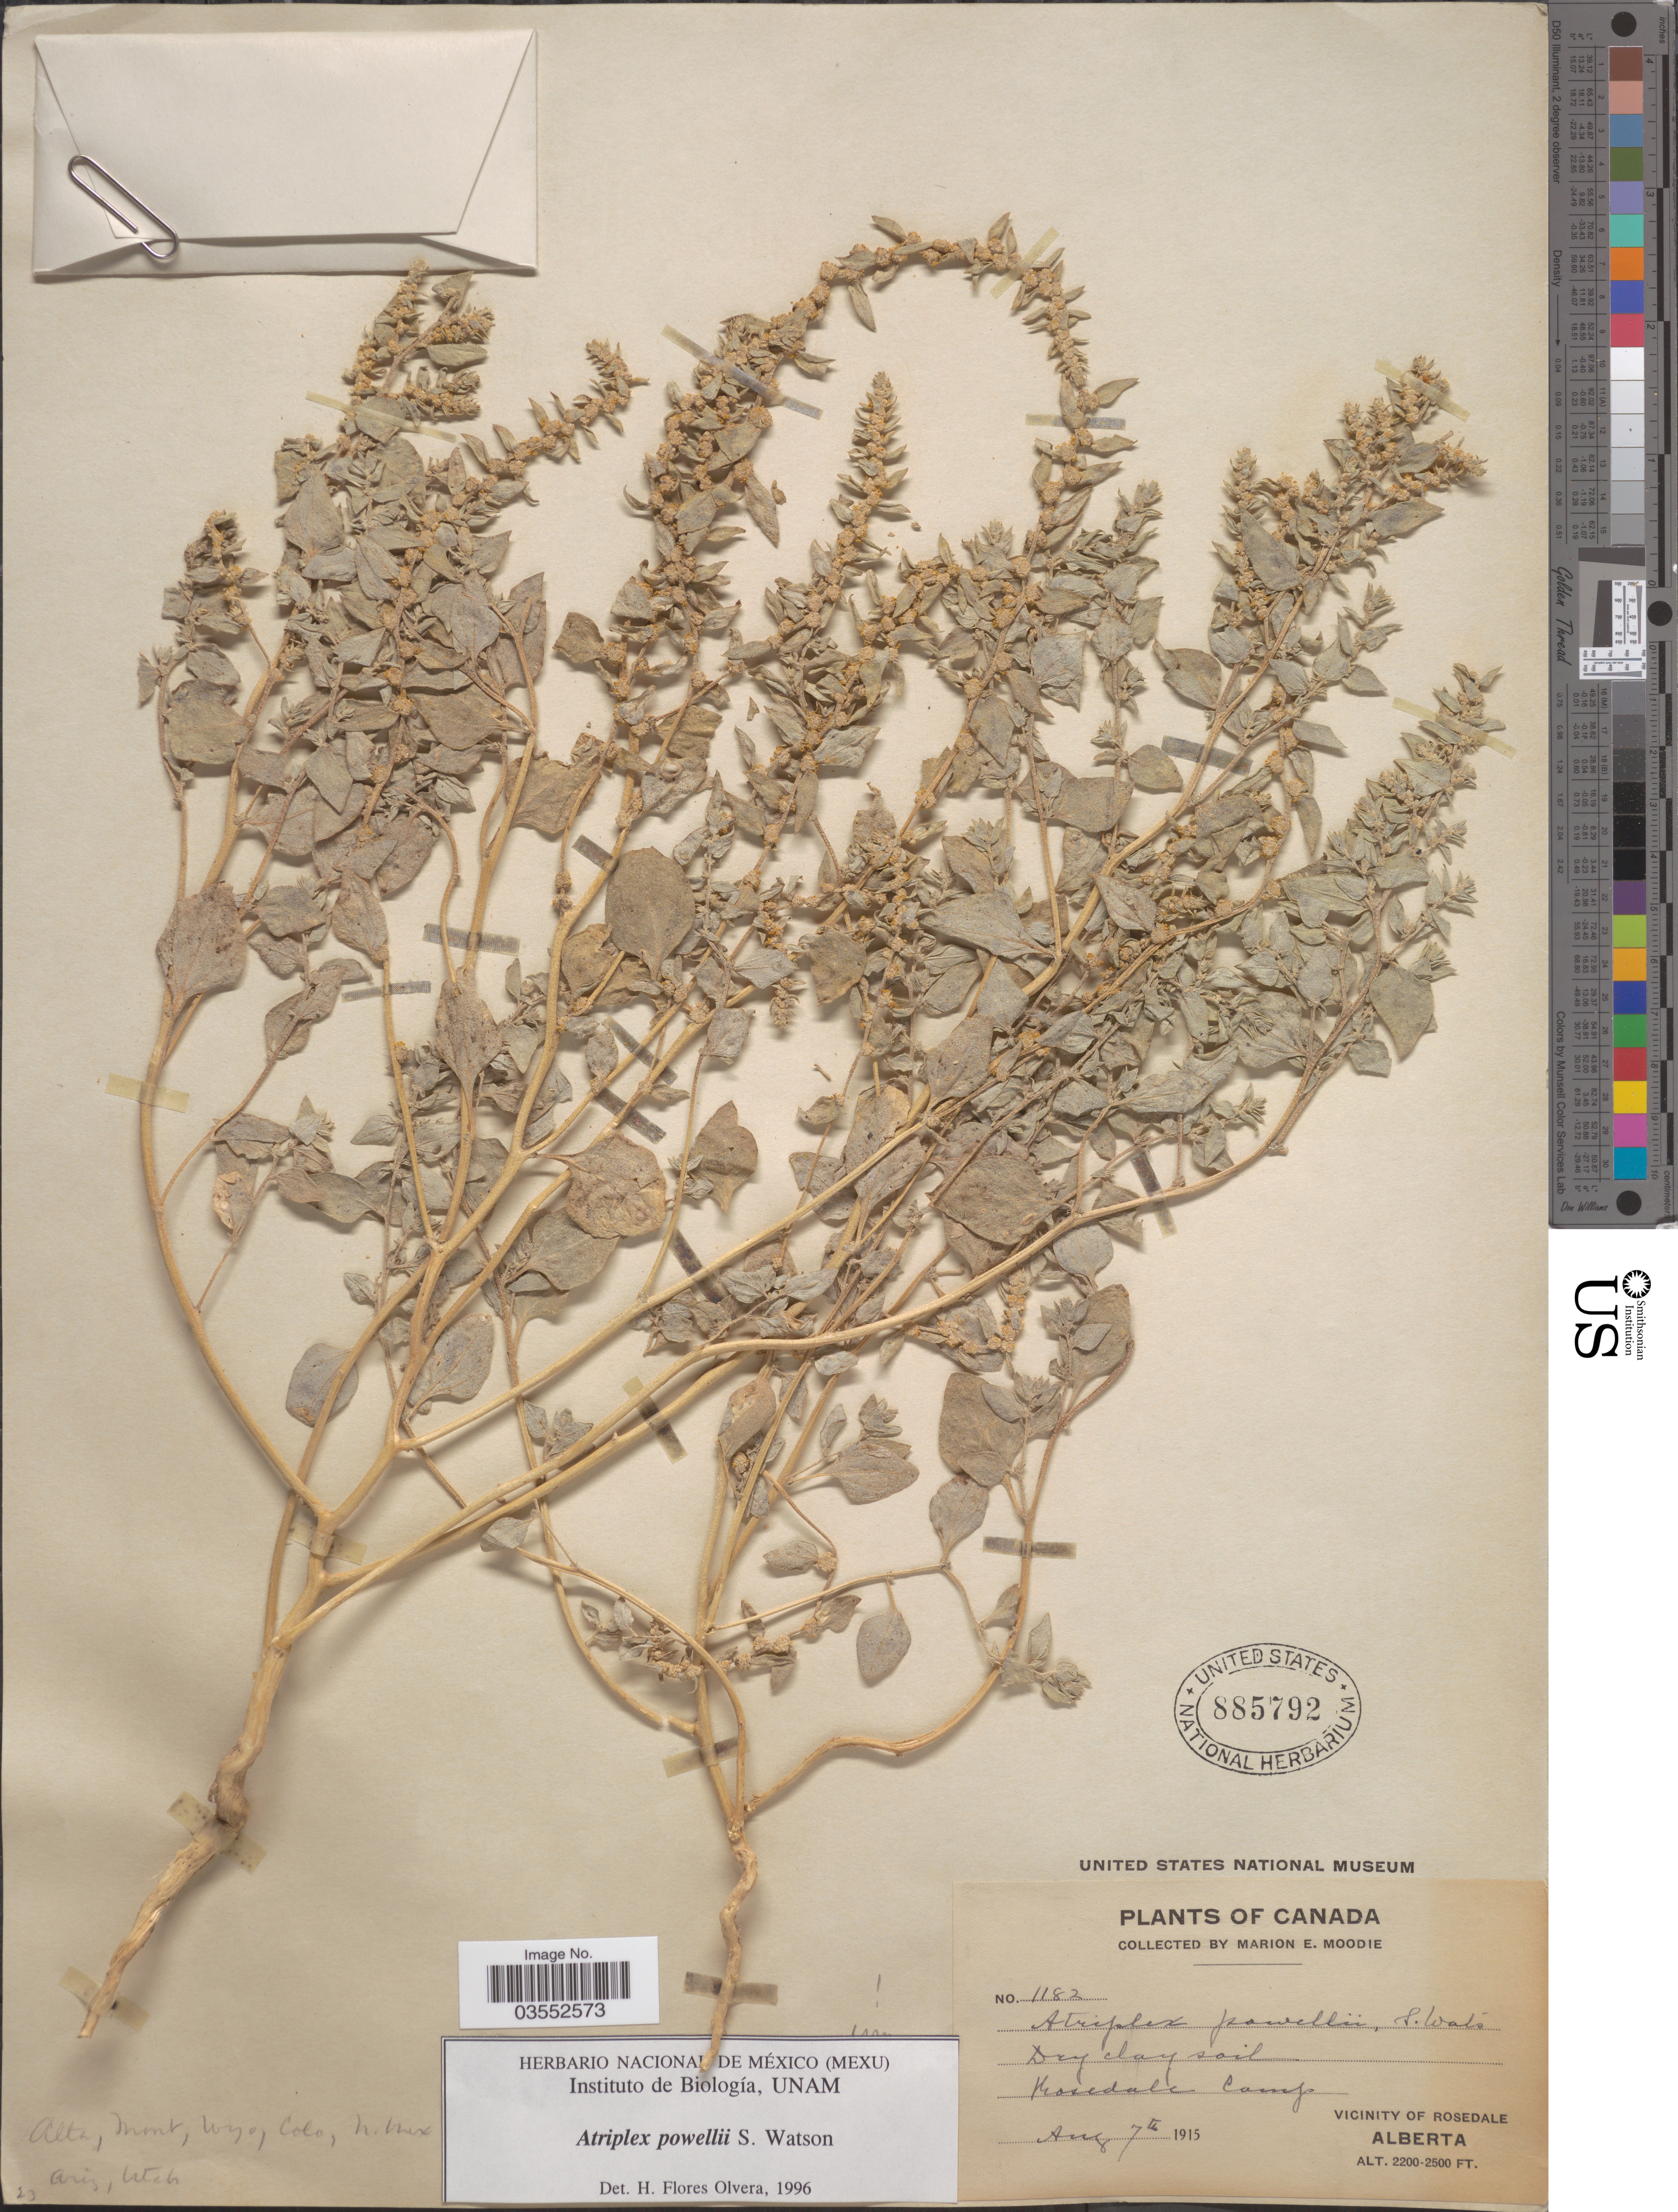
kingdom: Plantae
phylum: Tracheophyta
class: Magnoliopsida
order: Caryophyllales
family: Amaranthaceae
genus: Atriplex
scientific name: Atriplex powellii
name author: S. Watson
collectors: M. E. Moodie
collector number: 1182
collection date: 1915-08-07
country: Canada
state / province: Alberta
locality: Rosedale Camp. Vicinity of Rosedale.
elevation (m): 671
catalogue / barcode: US 885792